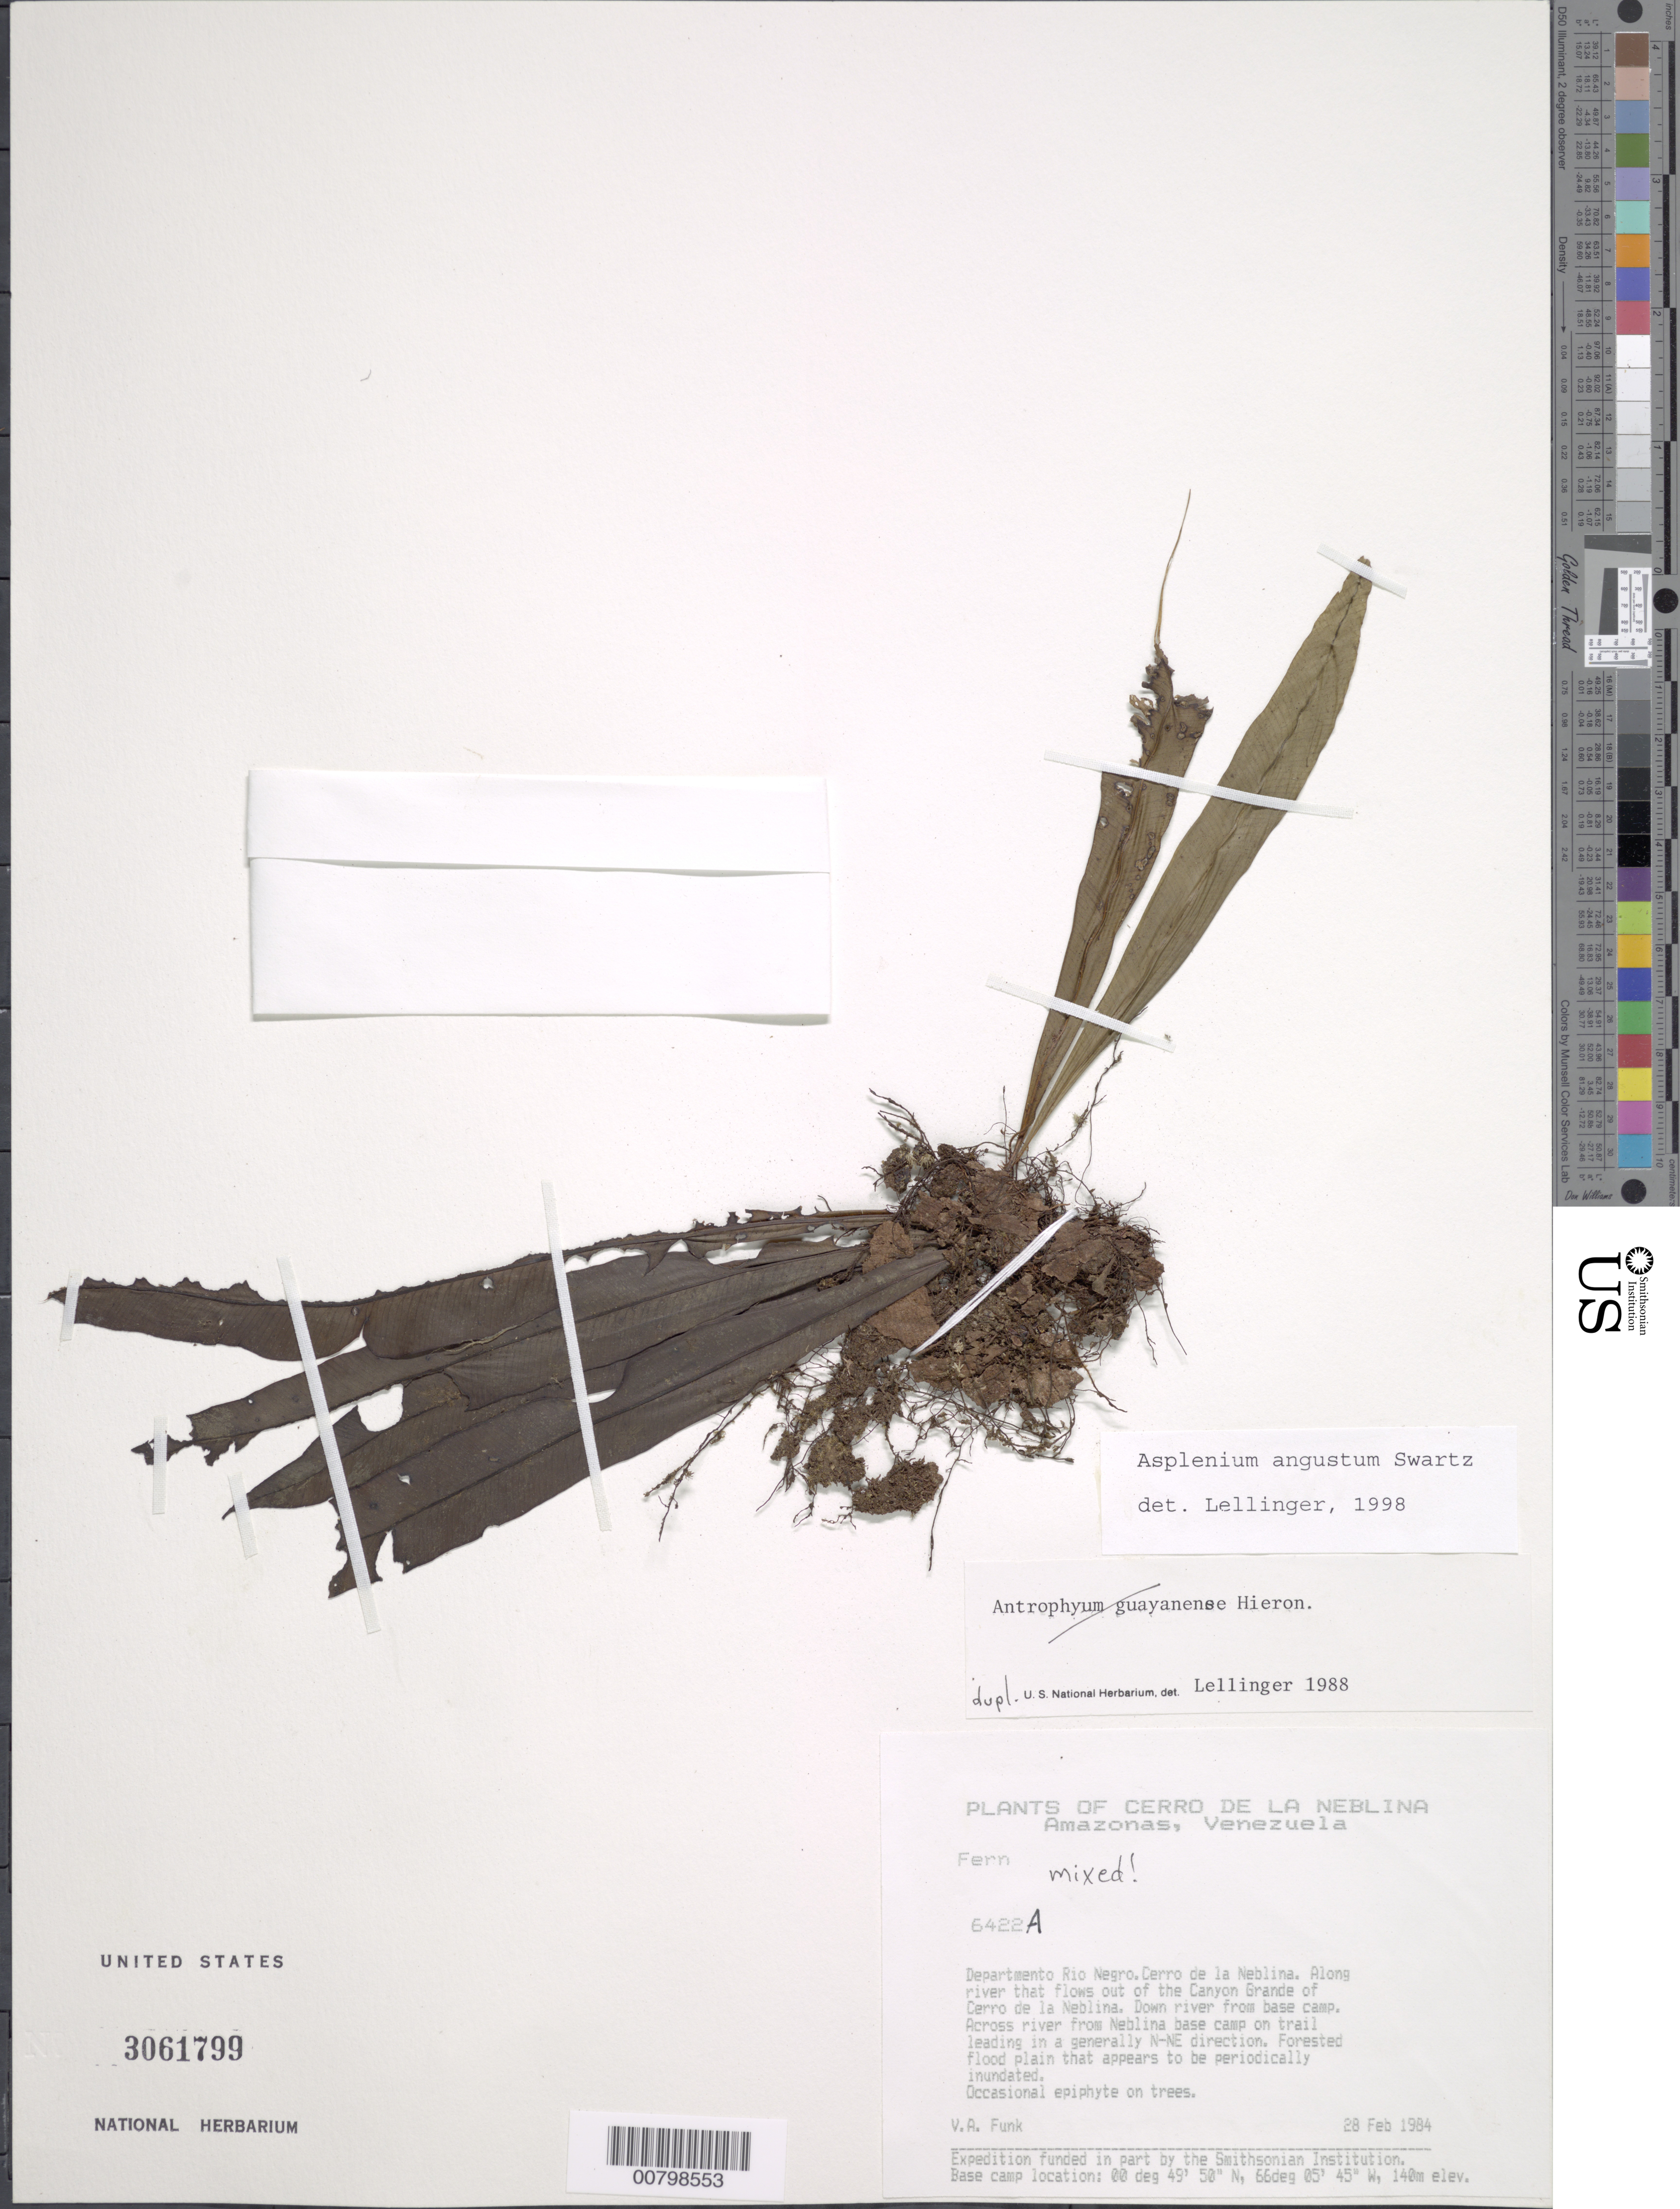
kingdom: Plantae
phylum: Tracheophyta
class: Polypodiopsida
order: Polypodiales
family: Aspleniaceae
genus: Asplenium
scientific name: Asplenium angustum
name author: Sw.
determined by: Lellinger, David B., (BOT), Smithsonian Institution - National Museum of Natural History (UNITED STATES)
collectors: V. Funk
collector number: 6422 A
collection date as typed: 28-Feb-84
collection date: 1984-02-28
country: Venezuela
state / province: Amazonas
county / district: Río Negro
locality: Cerro de la Neblina, Canyon Grande, 2-4 km upriver from base camp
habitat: Forested flood plain, appears to be periodically inundated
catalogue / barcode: US 3061799